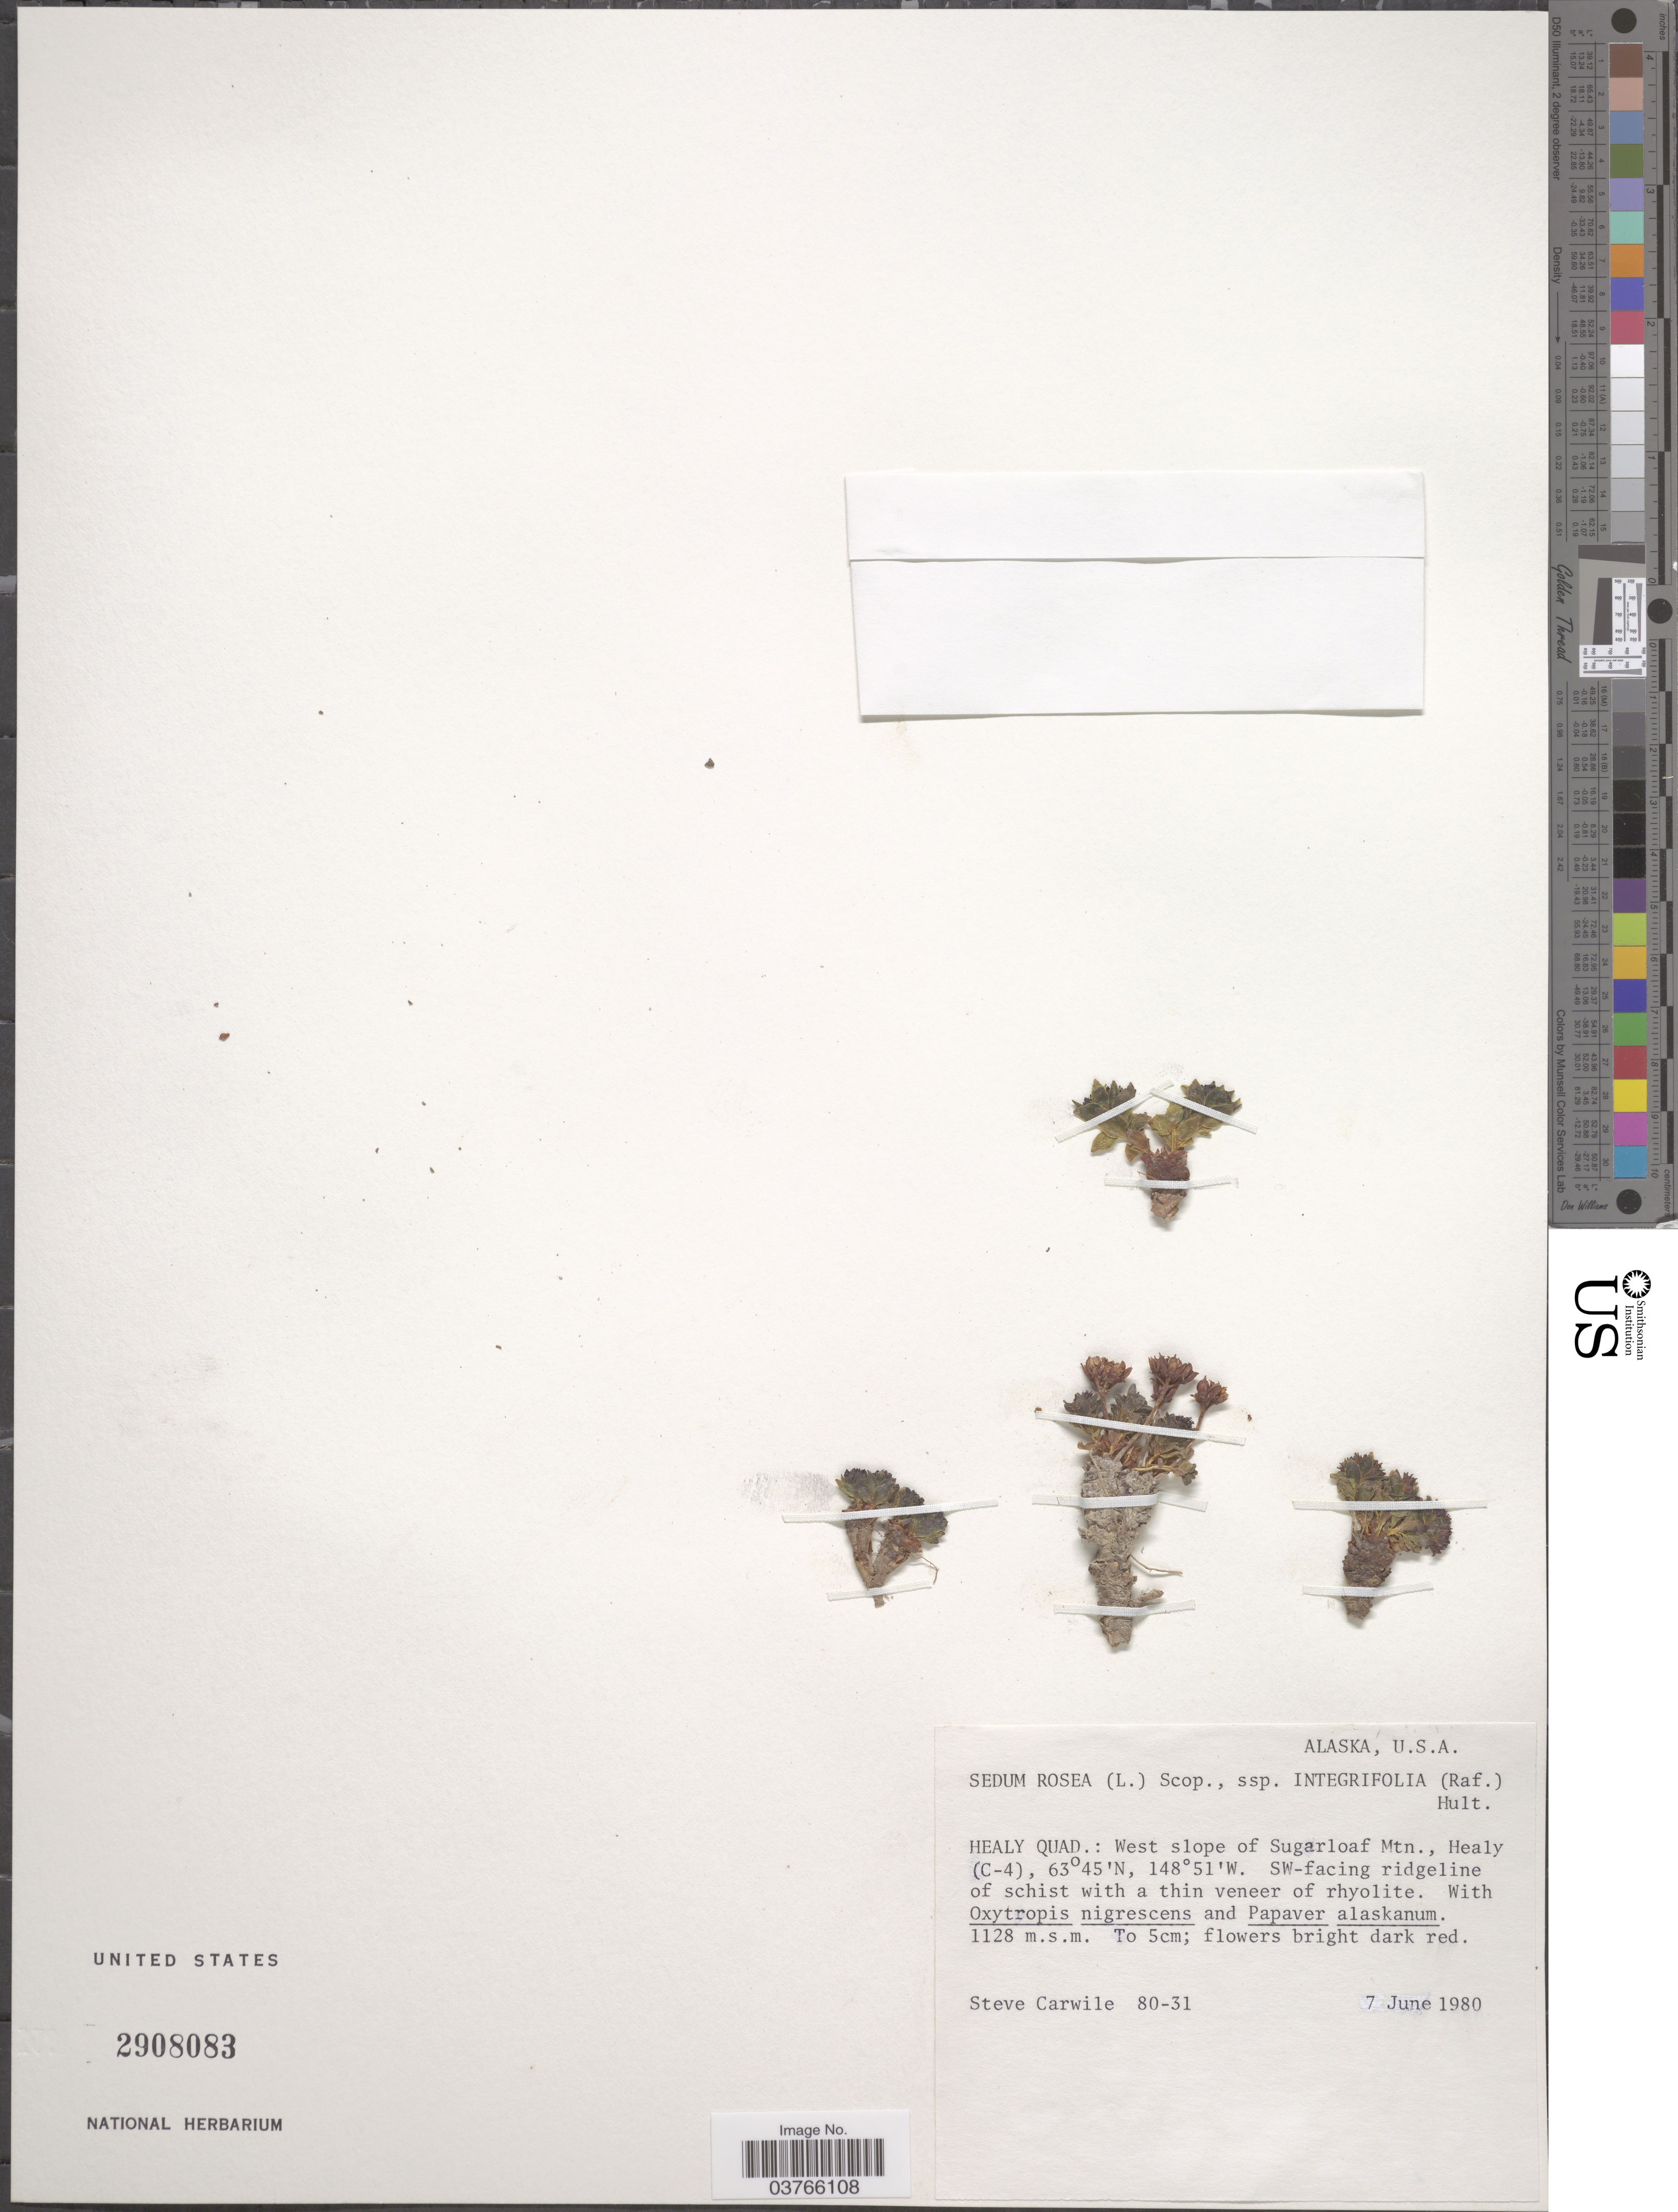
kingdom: Plantae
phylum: Tracheophyta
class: Magnoliopsida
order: Saxifragales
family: Crassulaceae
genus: Rhodiola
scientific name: Rhodiola integrifolia subsp. integrifolia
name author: Raf.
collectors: S. Carwile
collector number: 80-31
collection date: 1980-06-07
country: United States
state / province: Alaska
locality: Healy Quad.: West slope of Sugarloaf Mtn., Healy (C-4).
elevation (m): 1128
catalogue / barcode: US 2908083